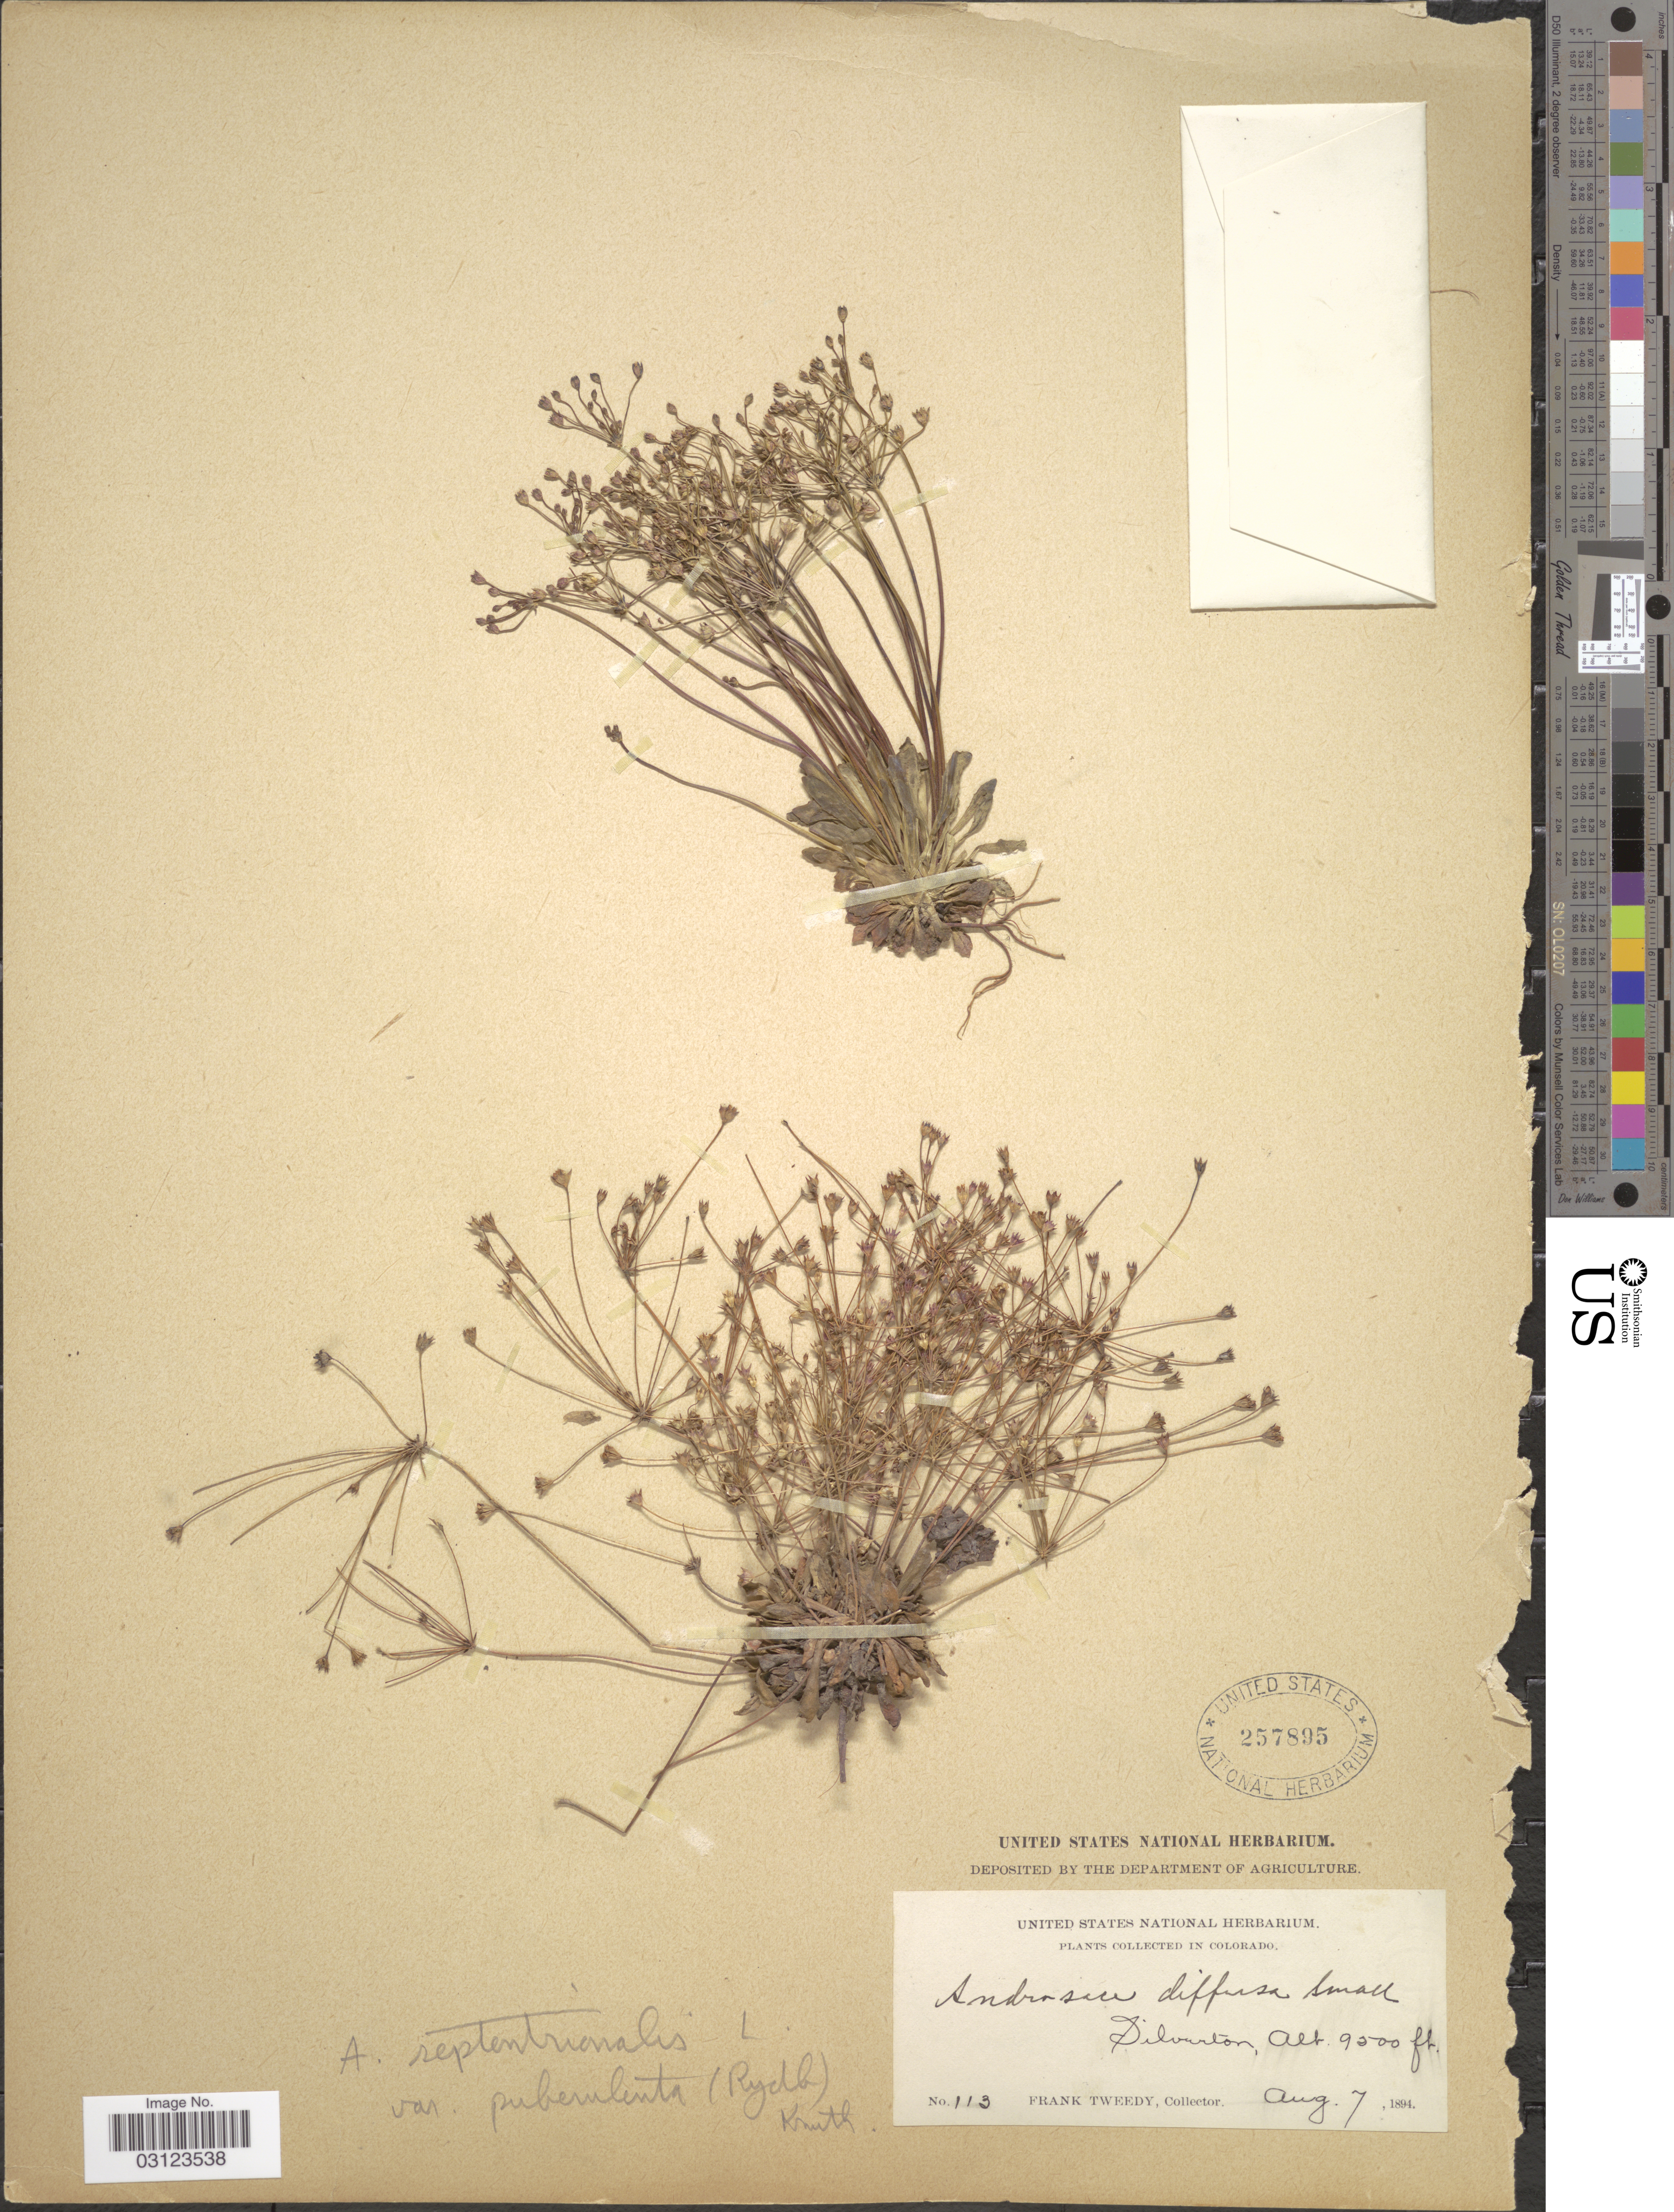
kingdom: Plantae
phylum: Tracheophyta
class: Magnoliopsida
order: Ericales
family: Primulaceae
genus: Androsace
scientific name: Androsace septentrionalis var. puberulenta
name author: (Rydb.) R. Knuth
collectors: F. Tweedy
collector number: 113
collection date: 1894-08-07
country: United States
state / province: Colorado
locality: Silverton.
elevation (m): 2896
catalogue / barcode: US 257895